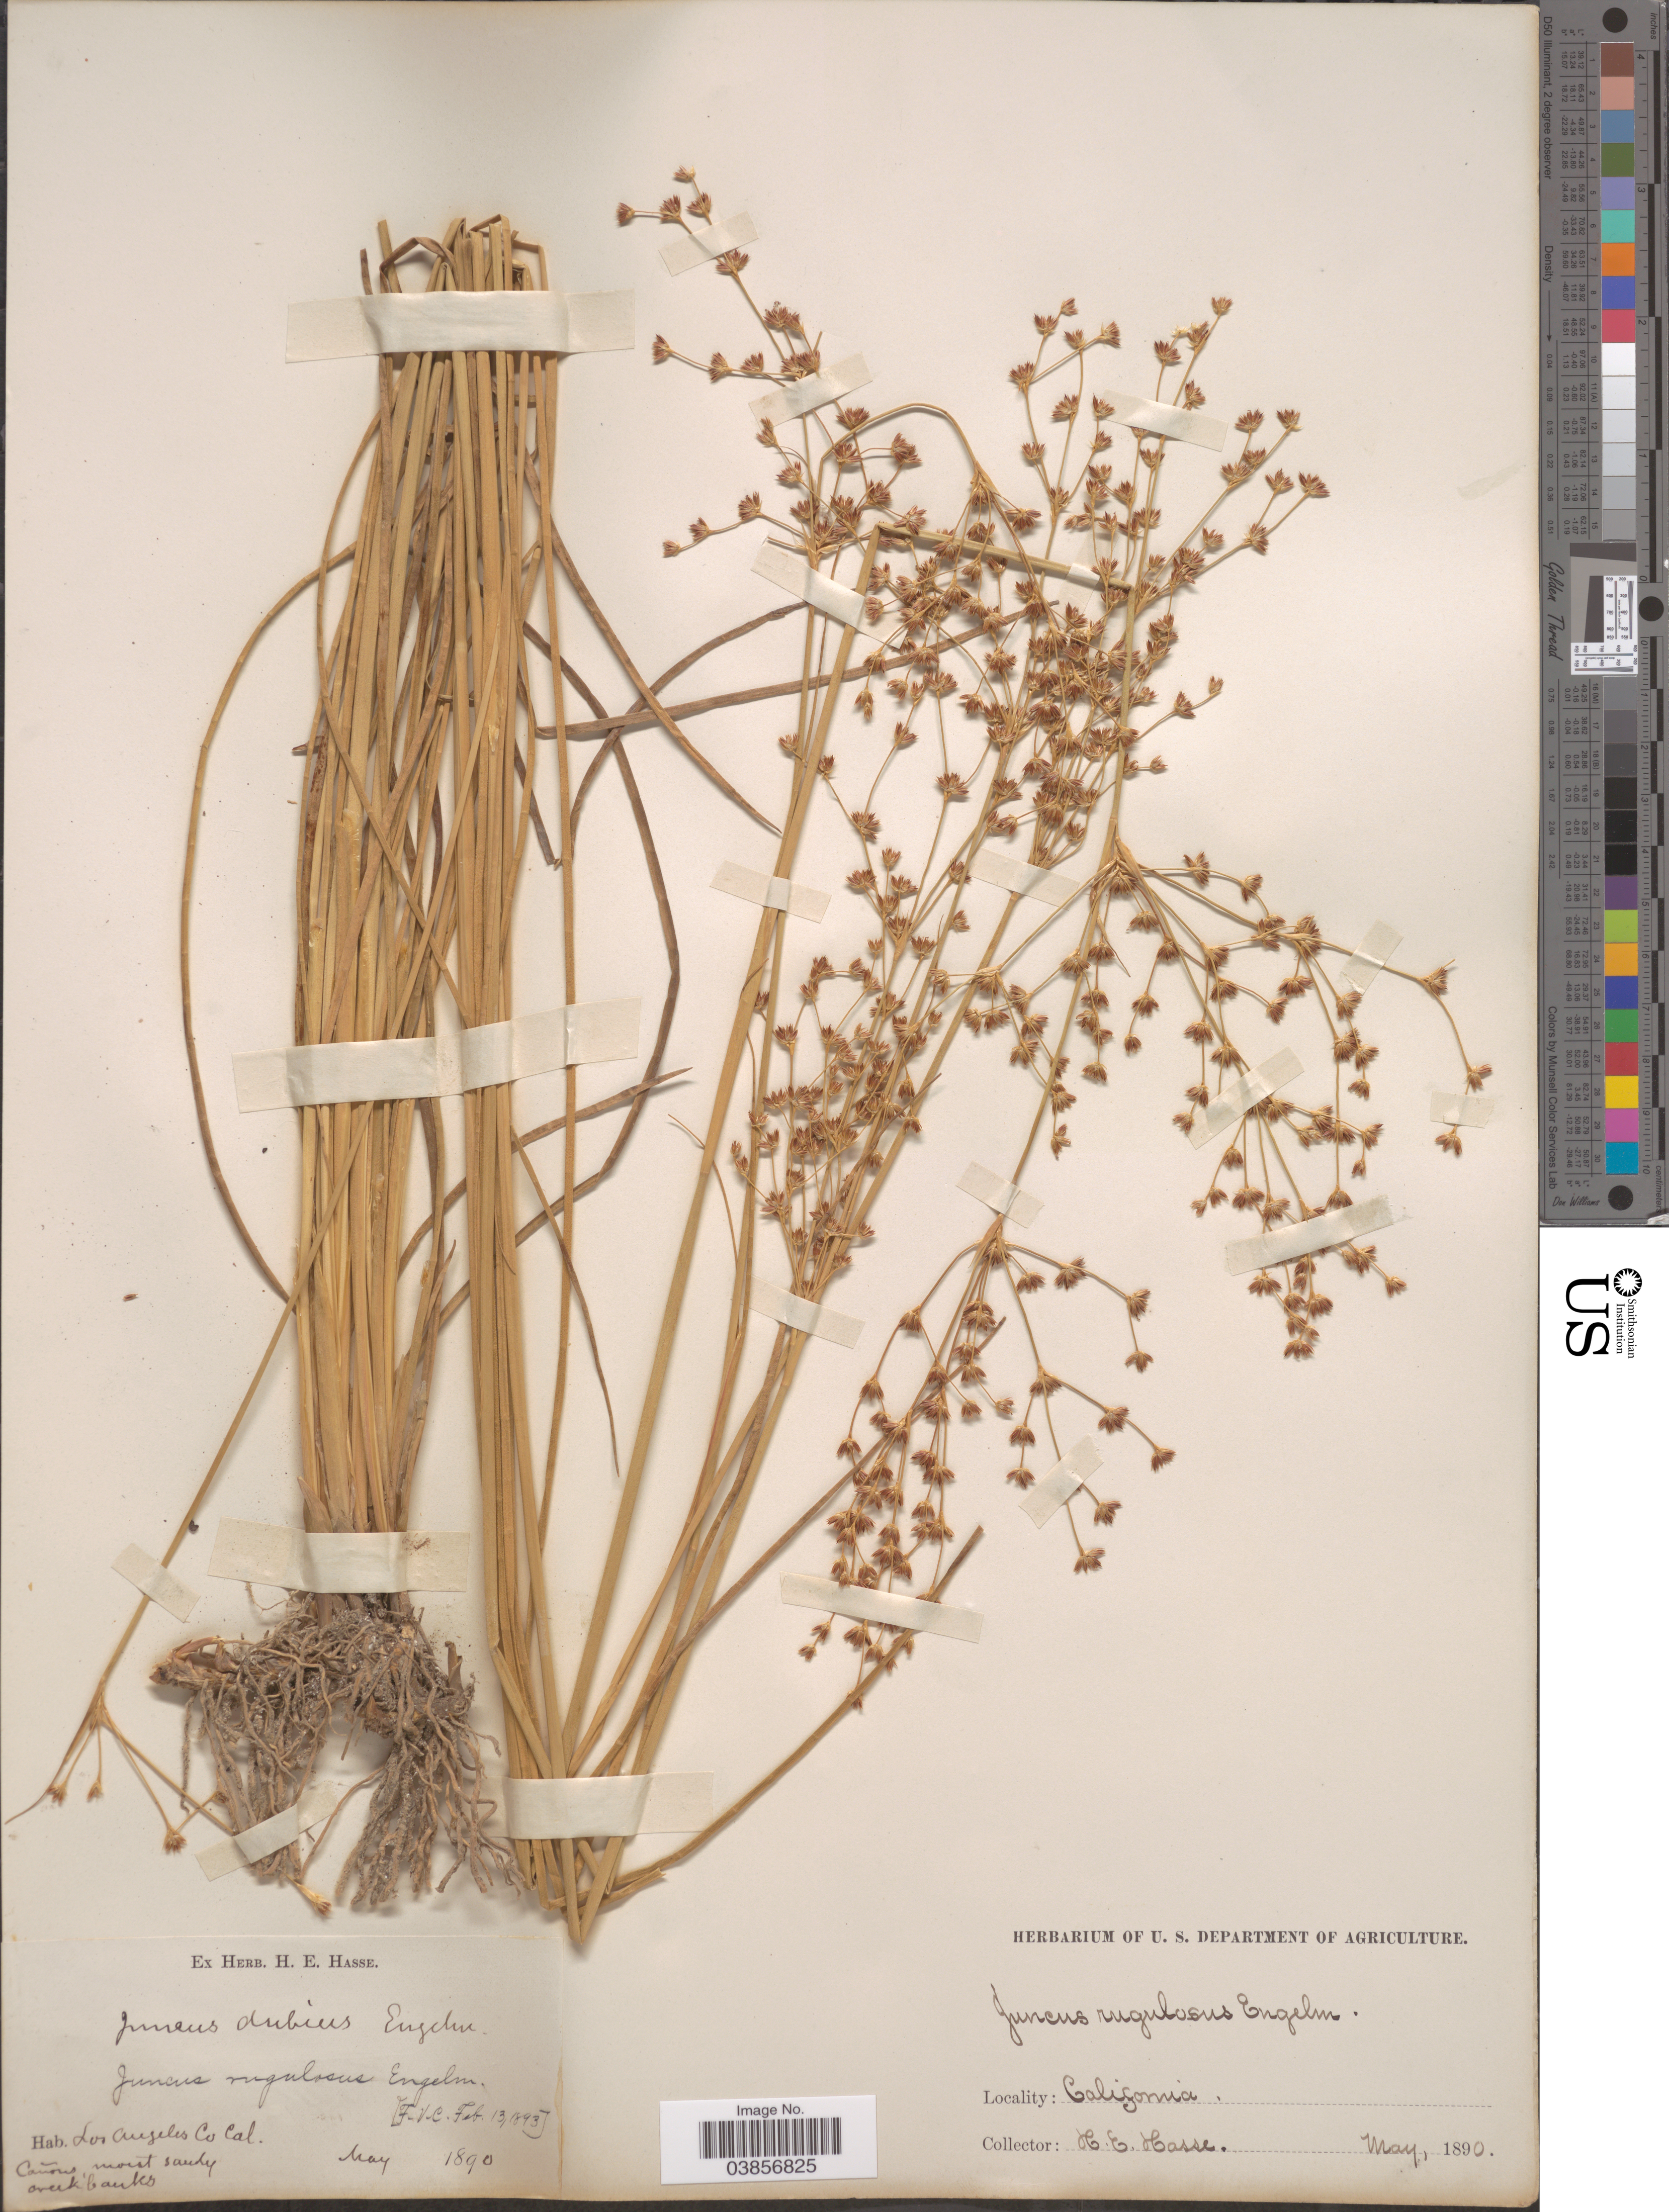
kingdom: Plantae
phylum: Tracheophyta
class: Liliopsida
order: Poales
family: Juncaceae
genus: Juncus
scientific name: Juncus rugulosus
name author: Engelm.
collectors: H. E. Hasse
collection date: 1890-05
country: United States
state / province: California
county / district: Los Angeles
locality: Los Angeles Co. Cañons.